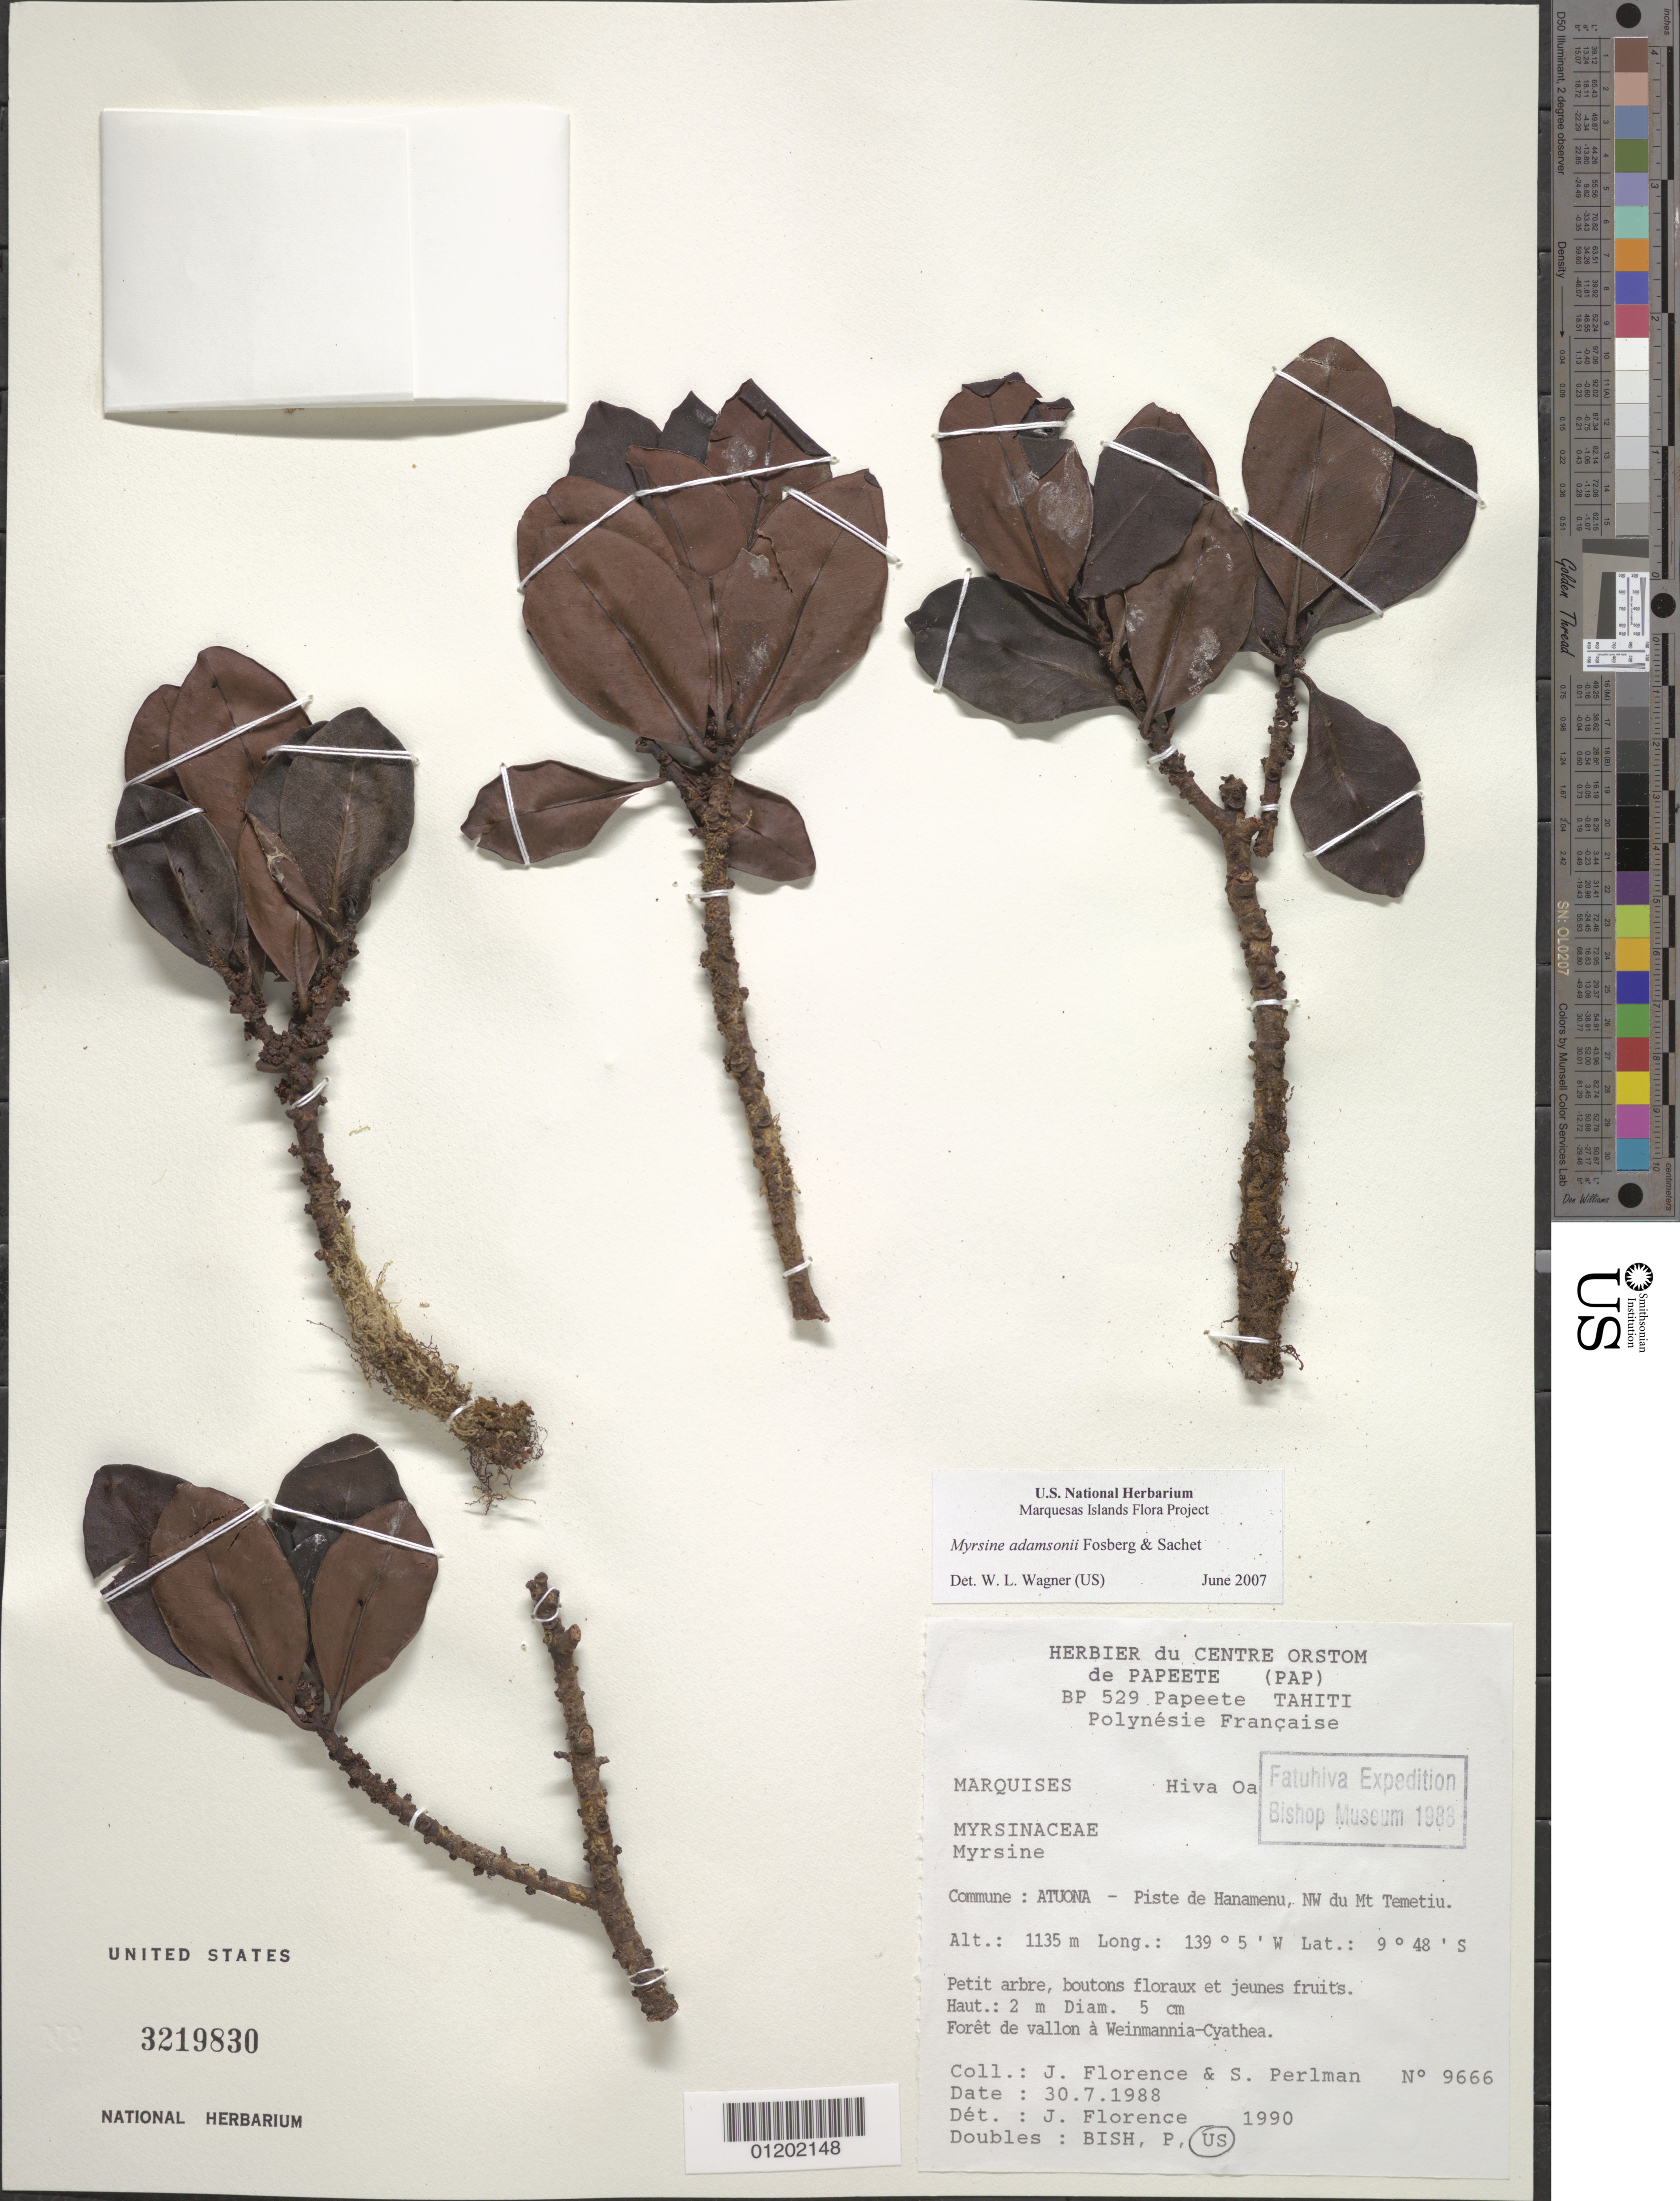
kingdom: Plantae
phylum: Tracheophyta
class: Magnoliopsida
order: Ericales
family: Primulaceae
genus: Myrsine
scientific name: Myrsine adamsonii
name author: Fosberg & Sachet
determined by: Wagner, W. L., (BOT), Smithsonian Institution - National Museum of Natural History (UNITED STATES)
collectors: J. Florence & S. P. Perlman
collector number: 9666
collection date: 1988-07-30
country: French Polynesia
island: Hiva Oa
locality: Atuona, piste de Hanamenu, NW du Mt. Temetiu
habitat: Forêt de vallon à Weinmannia-Cyathea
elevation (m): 1135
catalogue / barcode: US 3219830